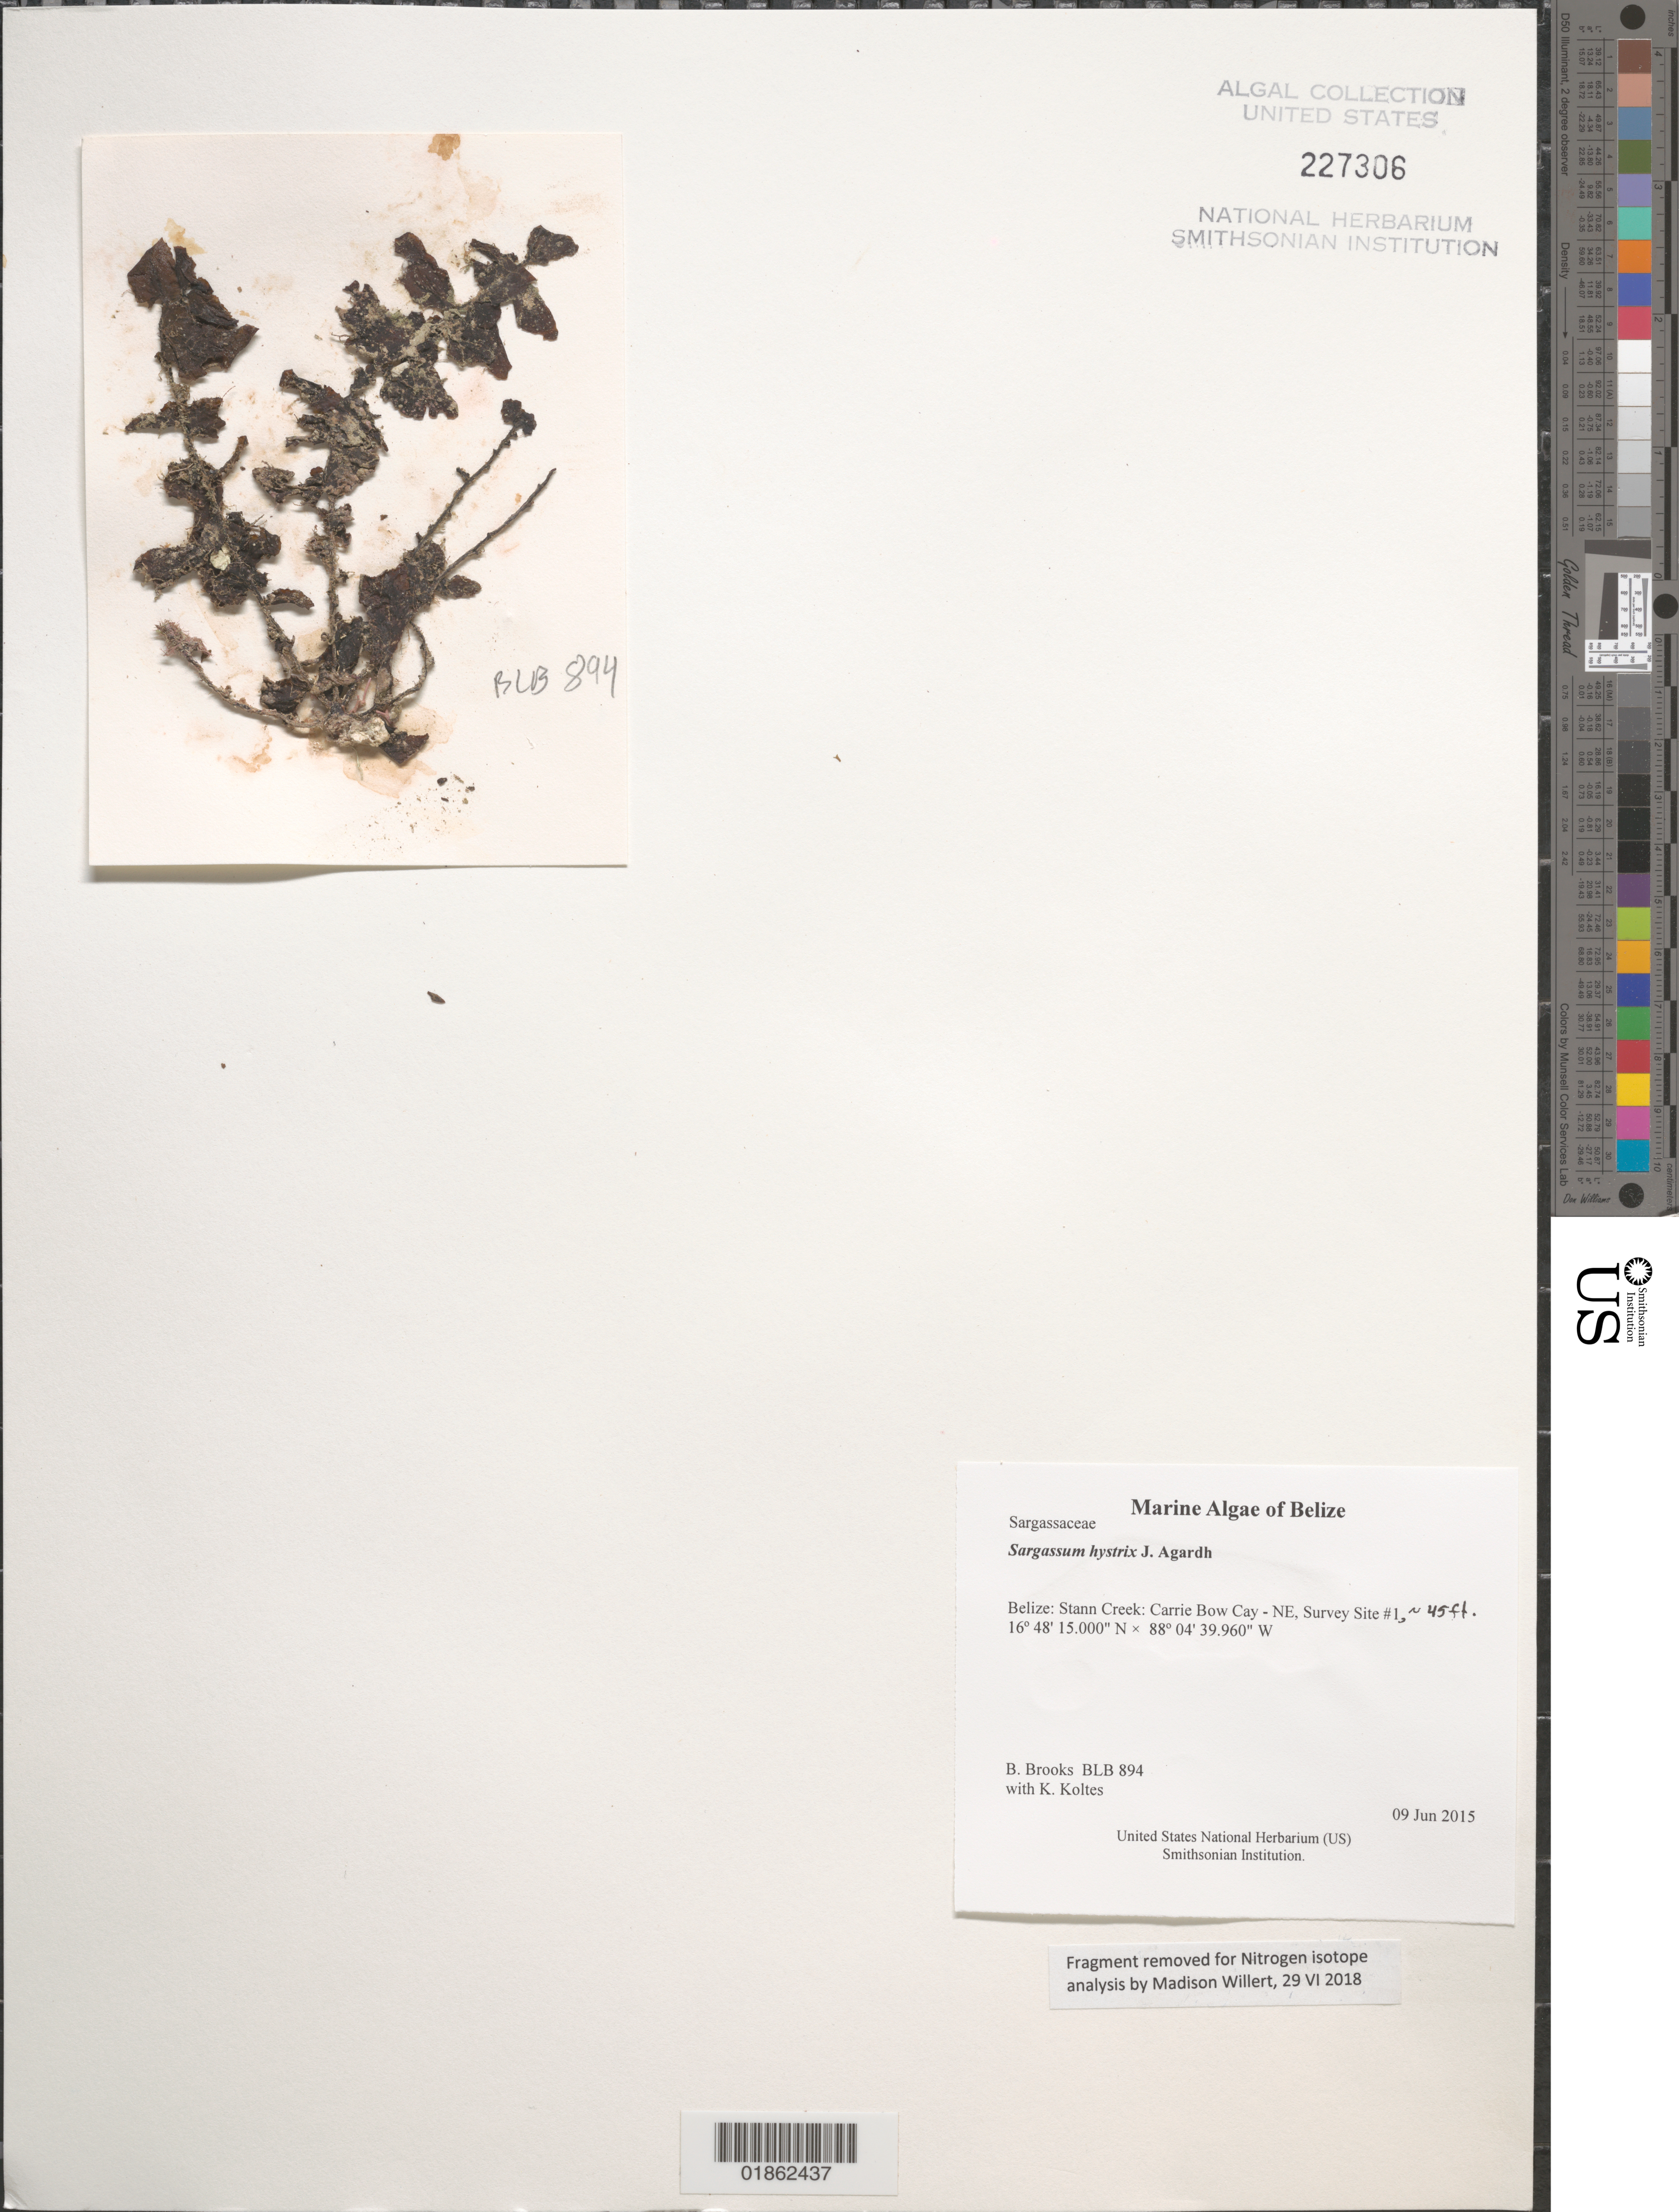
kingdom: Chromista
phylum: Ochrophyta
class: Phaeophyceae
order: Fucales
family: Sargassaceae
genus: Sargassum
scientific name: Sargassum hystrix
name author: J. Agardh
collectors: B. Brooks & K. Koltes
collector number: BLB 894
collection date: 2015-06-09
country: Belize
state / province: Stann Creek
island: Carrie Bow Cay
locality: Carrie Bow Cay - NE, Survey Site #1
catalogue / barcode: US 227306